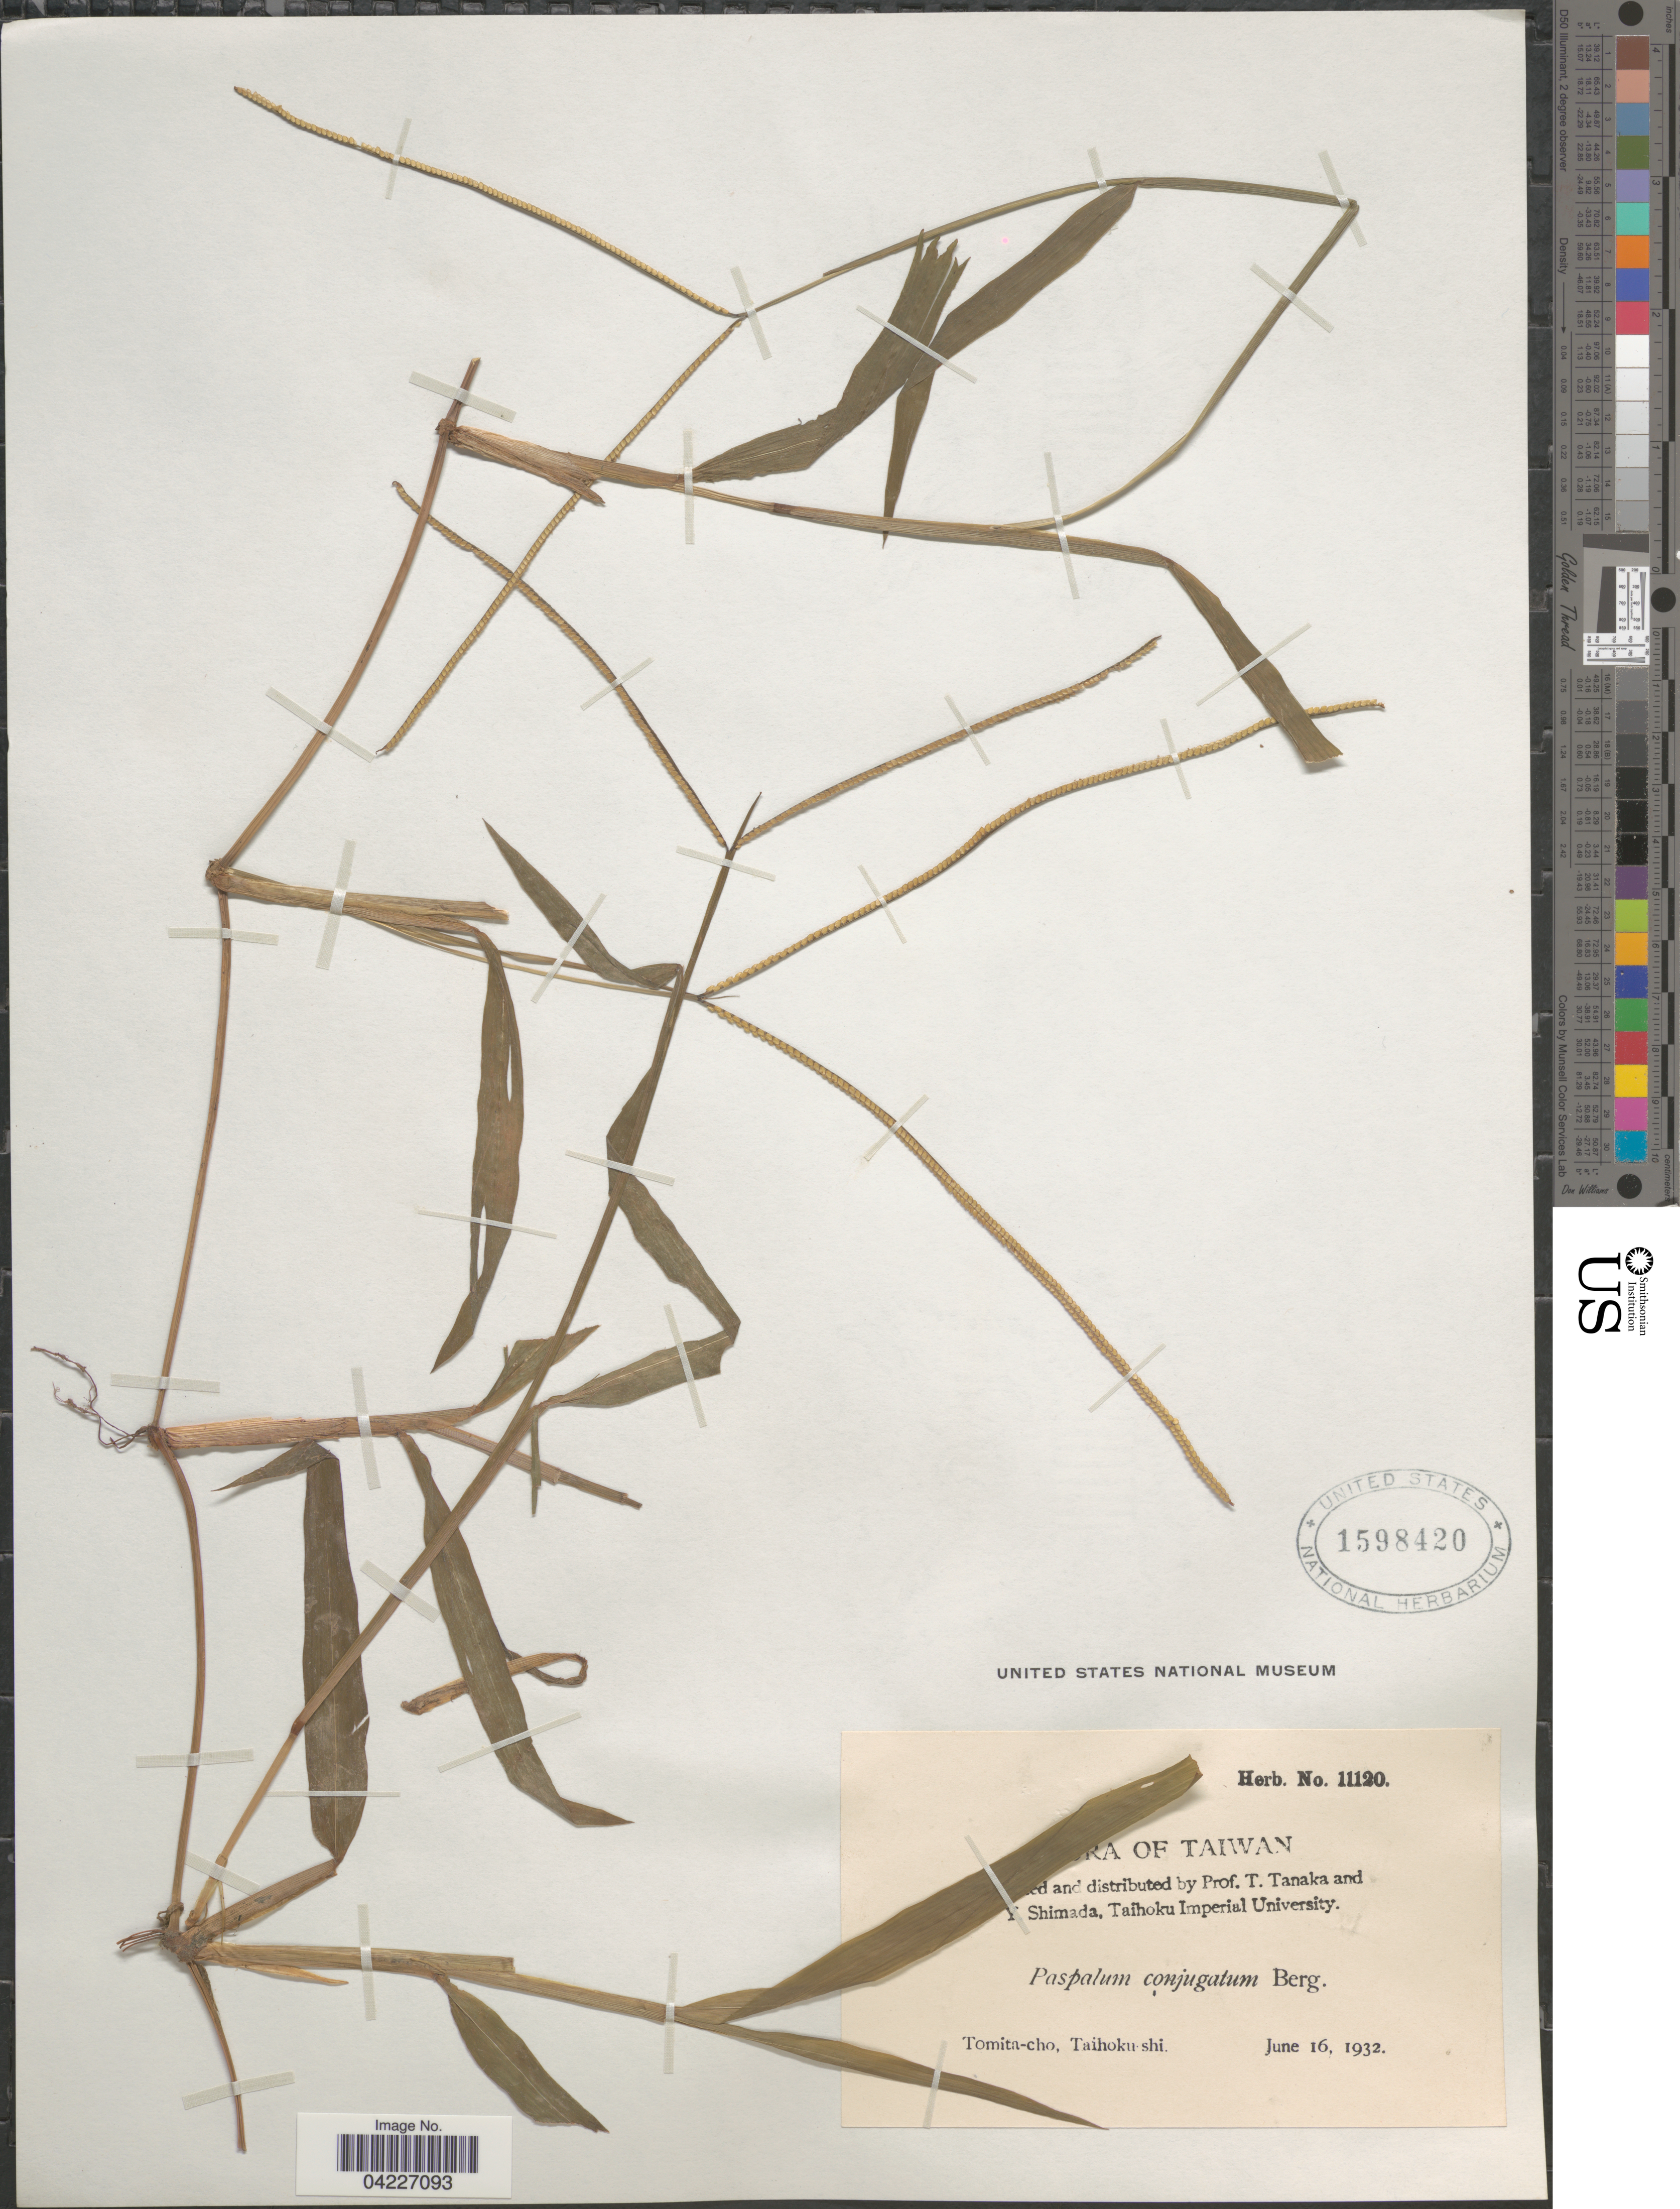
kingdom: Plantae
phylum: Tracheophyta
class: Liliopsida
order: Poales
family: Poaceae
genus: Paspalum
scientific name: Paspalum conjugatum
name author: P.J. Bergius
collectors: T. Tanaka & Y. Shimada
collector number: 11120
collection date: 1932-06-16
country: Taiwan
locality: Tomita-cho, Taihoku-shi.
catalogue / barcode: US 1598420